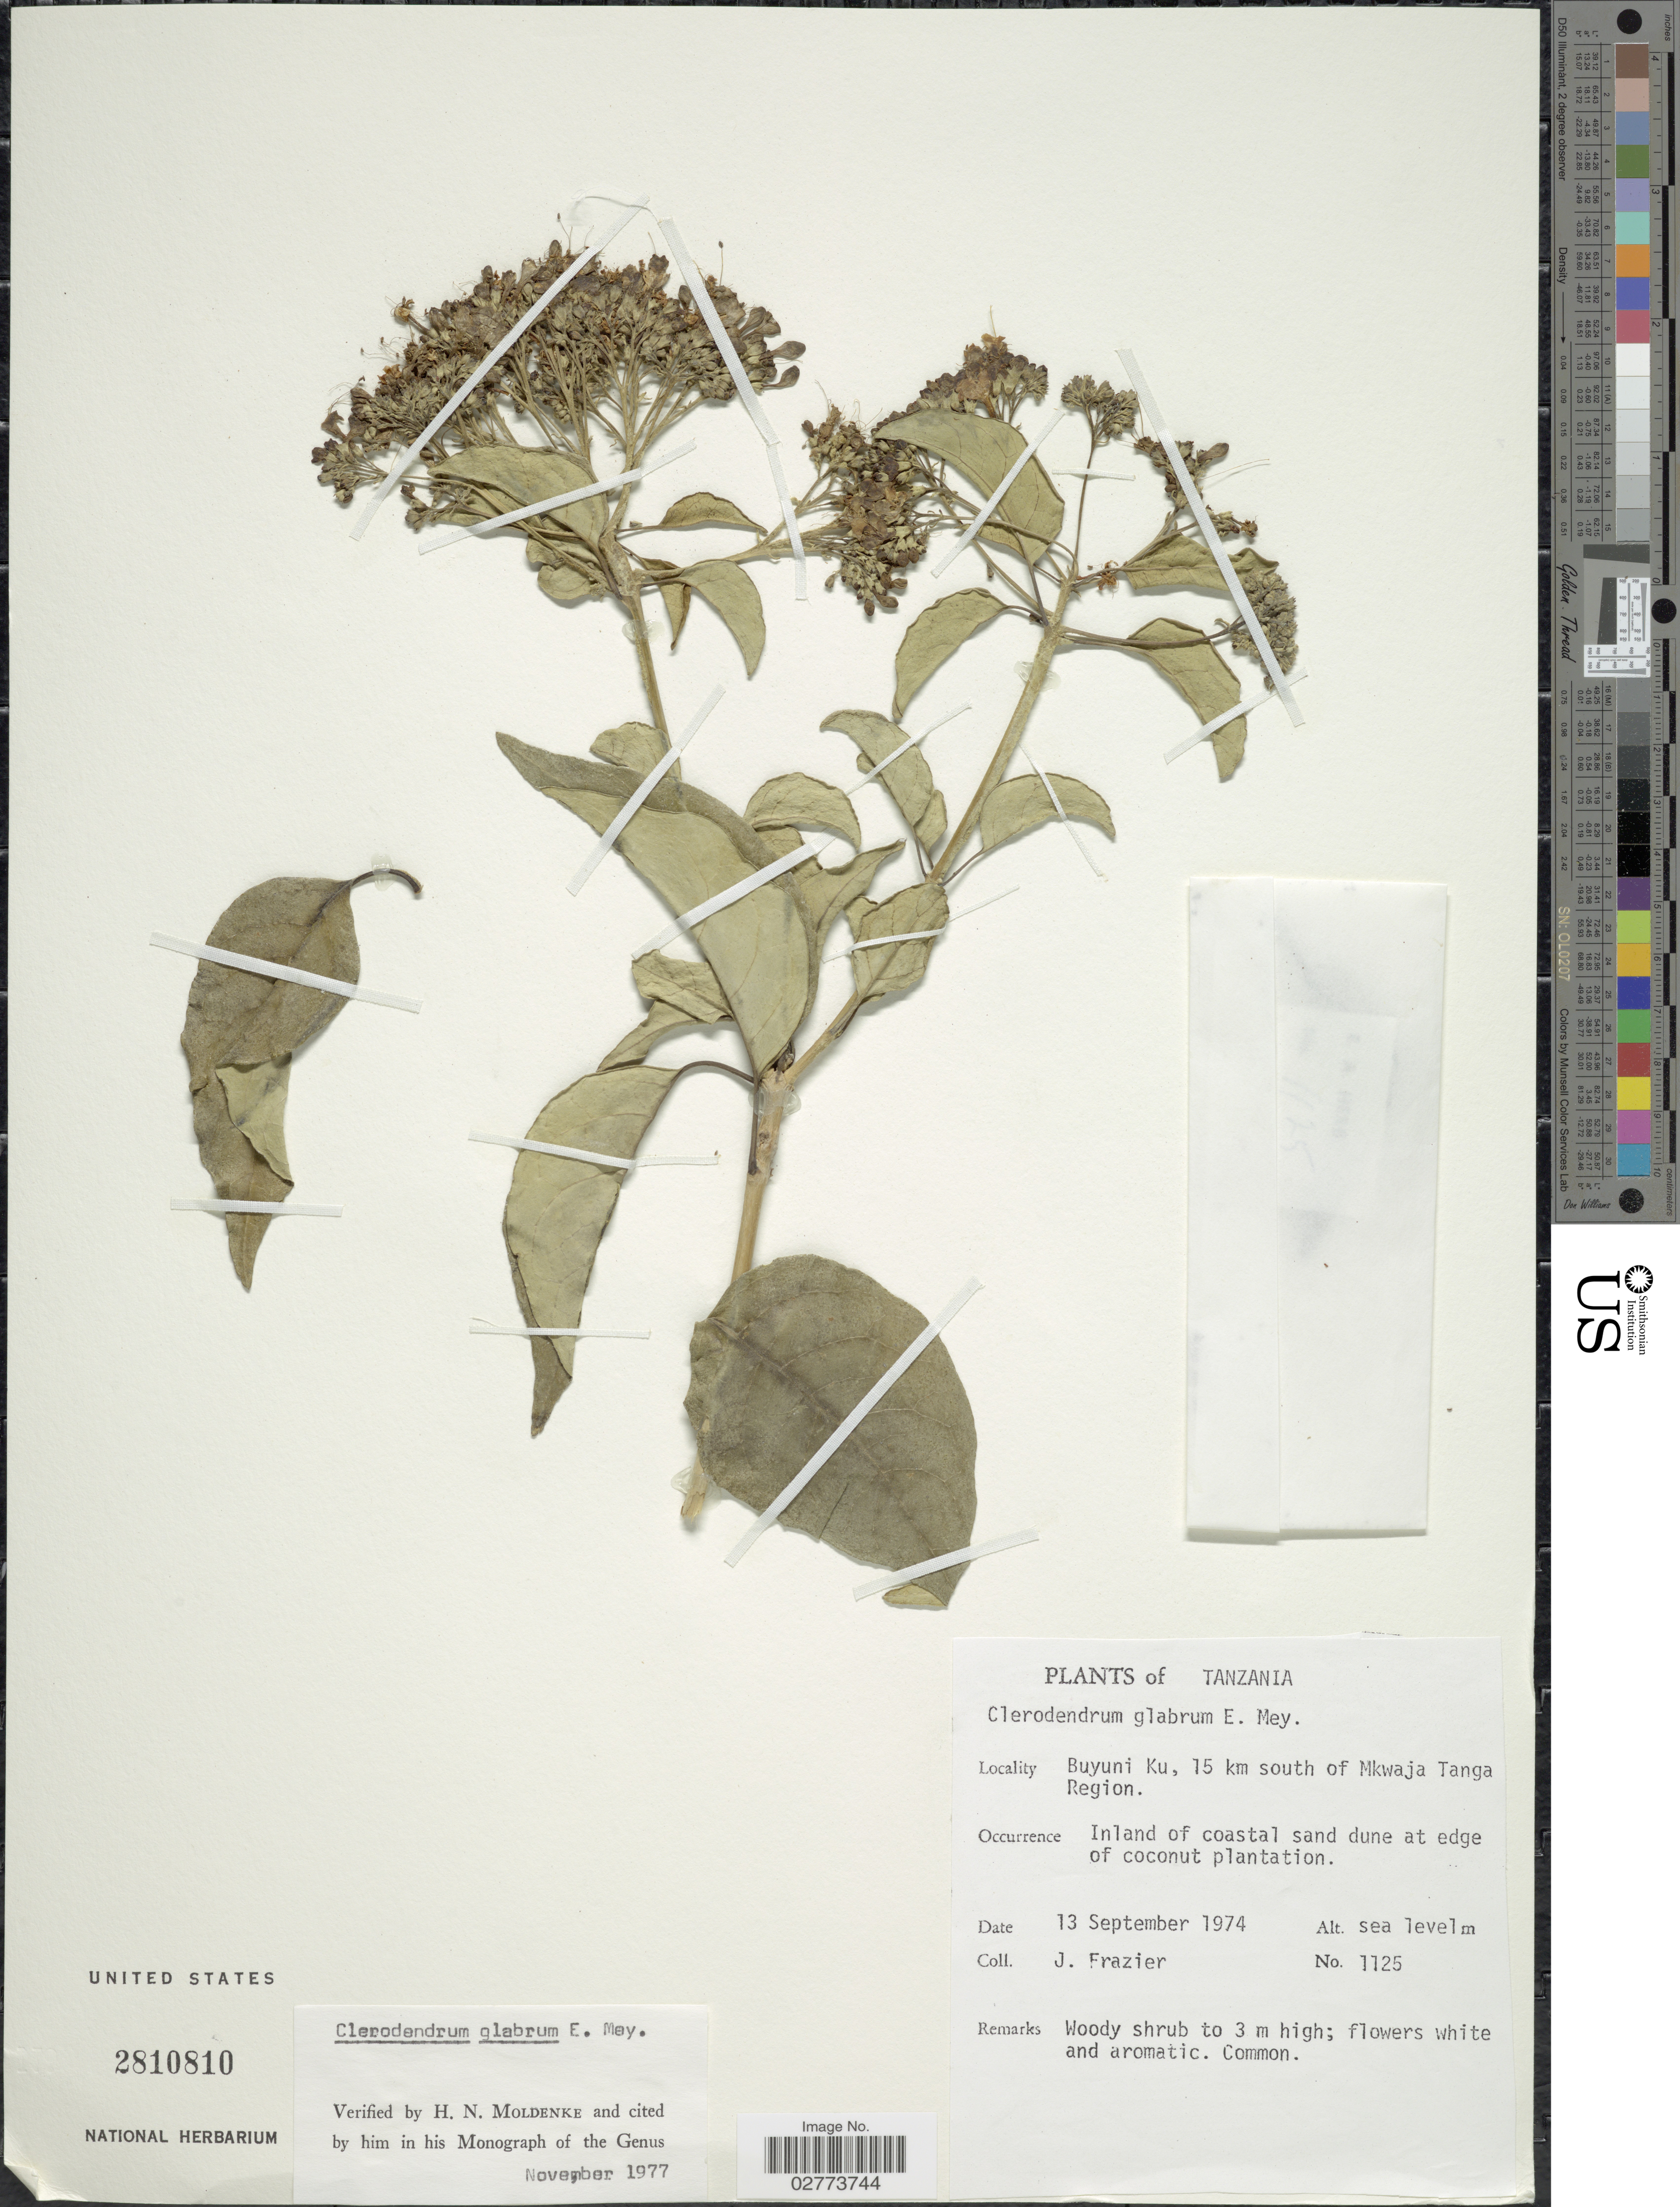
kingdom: Plantae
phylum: Tracheophyta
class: Magnoliopsida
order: Lamiales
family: Lamiaceae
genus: Clerodendrum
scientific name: Clerodendrum glabrum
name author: E. Mey.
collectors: J. Frazier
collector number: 1125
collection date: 1974-09-13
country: Tanzania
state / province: Tanga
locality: Buyuni Ku, 15 km south of Mkwaja Tanga Region.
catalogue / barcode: US 2810810